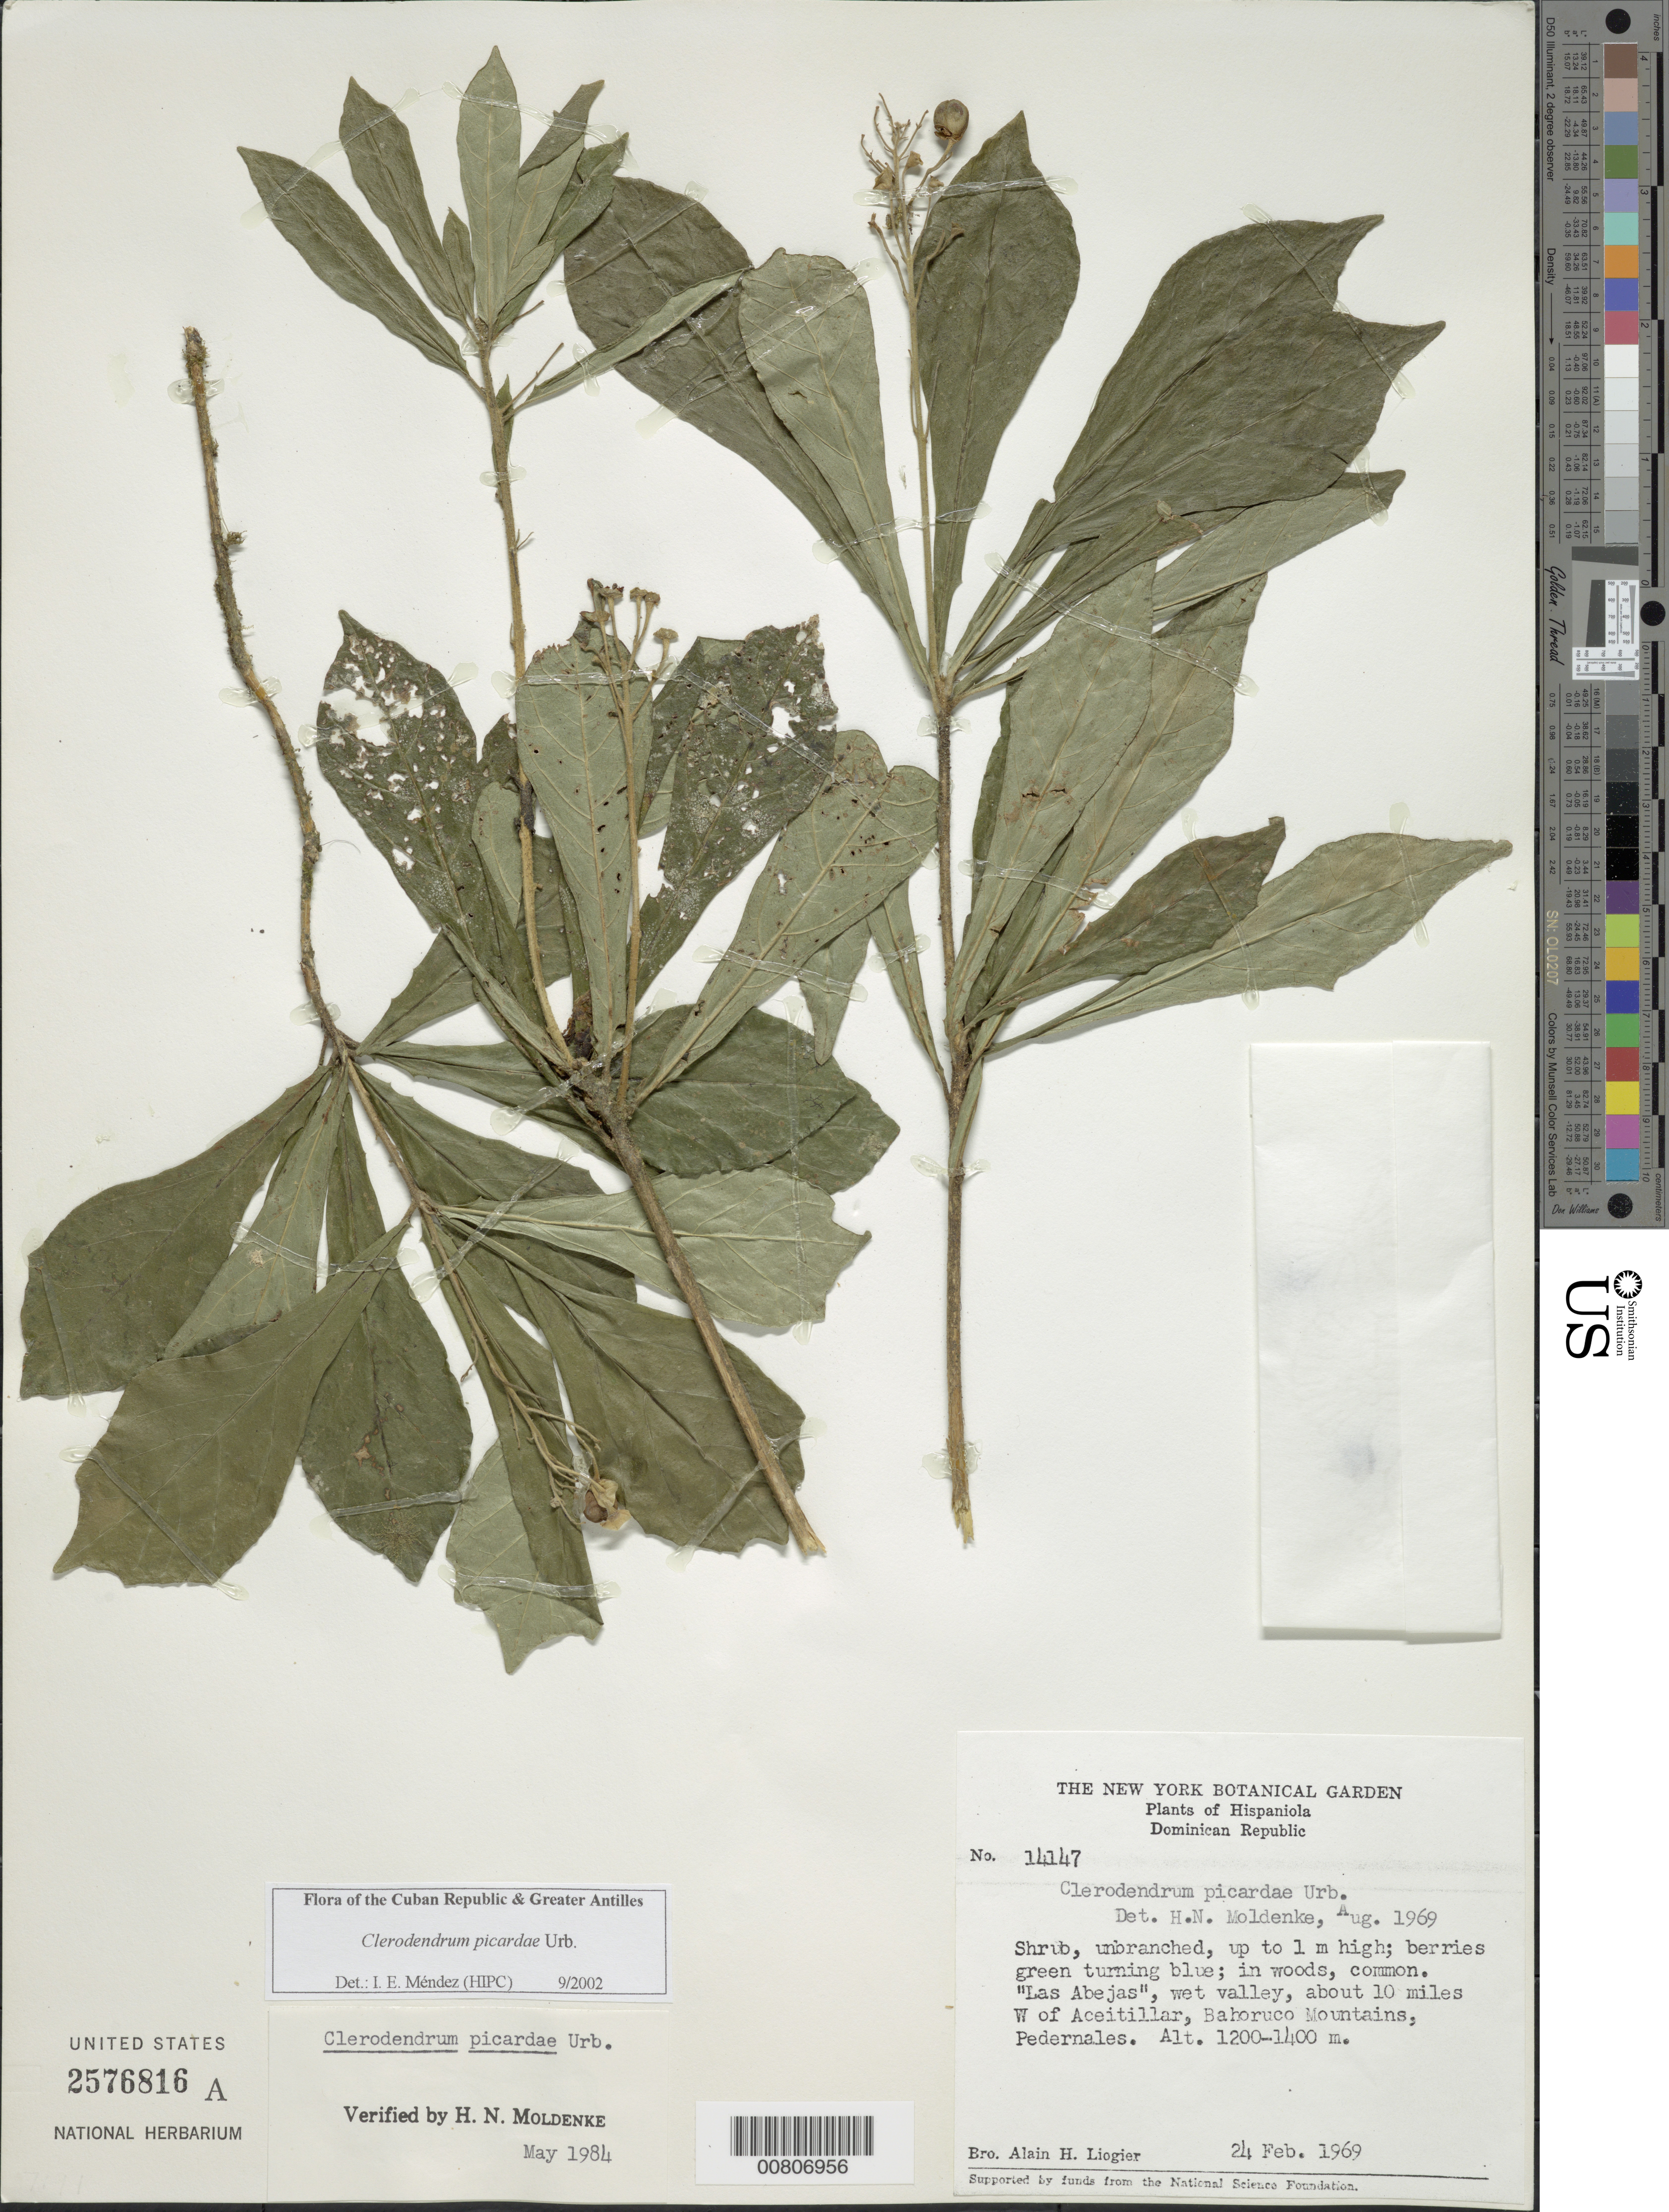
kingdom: Plantae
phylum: Tracheophyta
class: Magnoliopsida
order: Lamiales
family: Lamiaceae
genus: Clerodendrum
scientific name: Clerodendrum picardae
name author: Urb.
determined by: Méndez, Isidro E., (HIPC)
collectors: A. H. Liogier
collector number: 14147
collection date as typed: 24 Feb 1969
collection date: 1969-02-24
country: Dominican Republic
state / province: Pedernales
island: Hispaniola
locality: Las Abejas, 10 w of Aceitillar, bahoruco Mountains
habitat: In woods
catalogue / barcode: US 2576816A